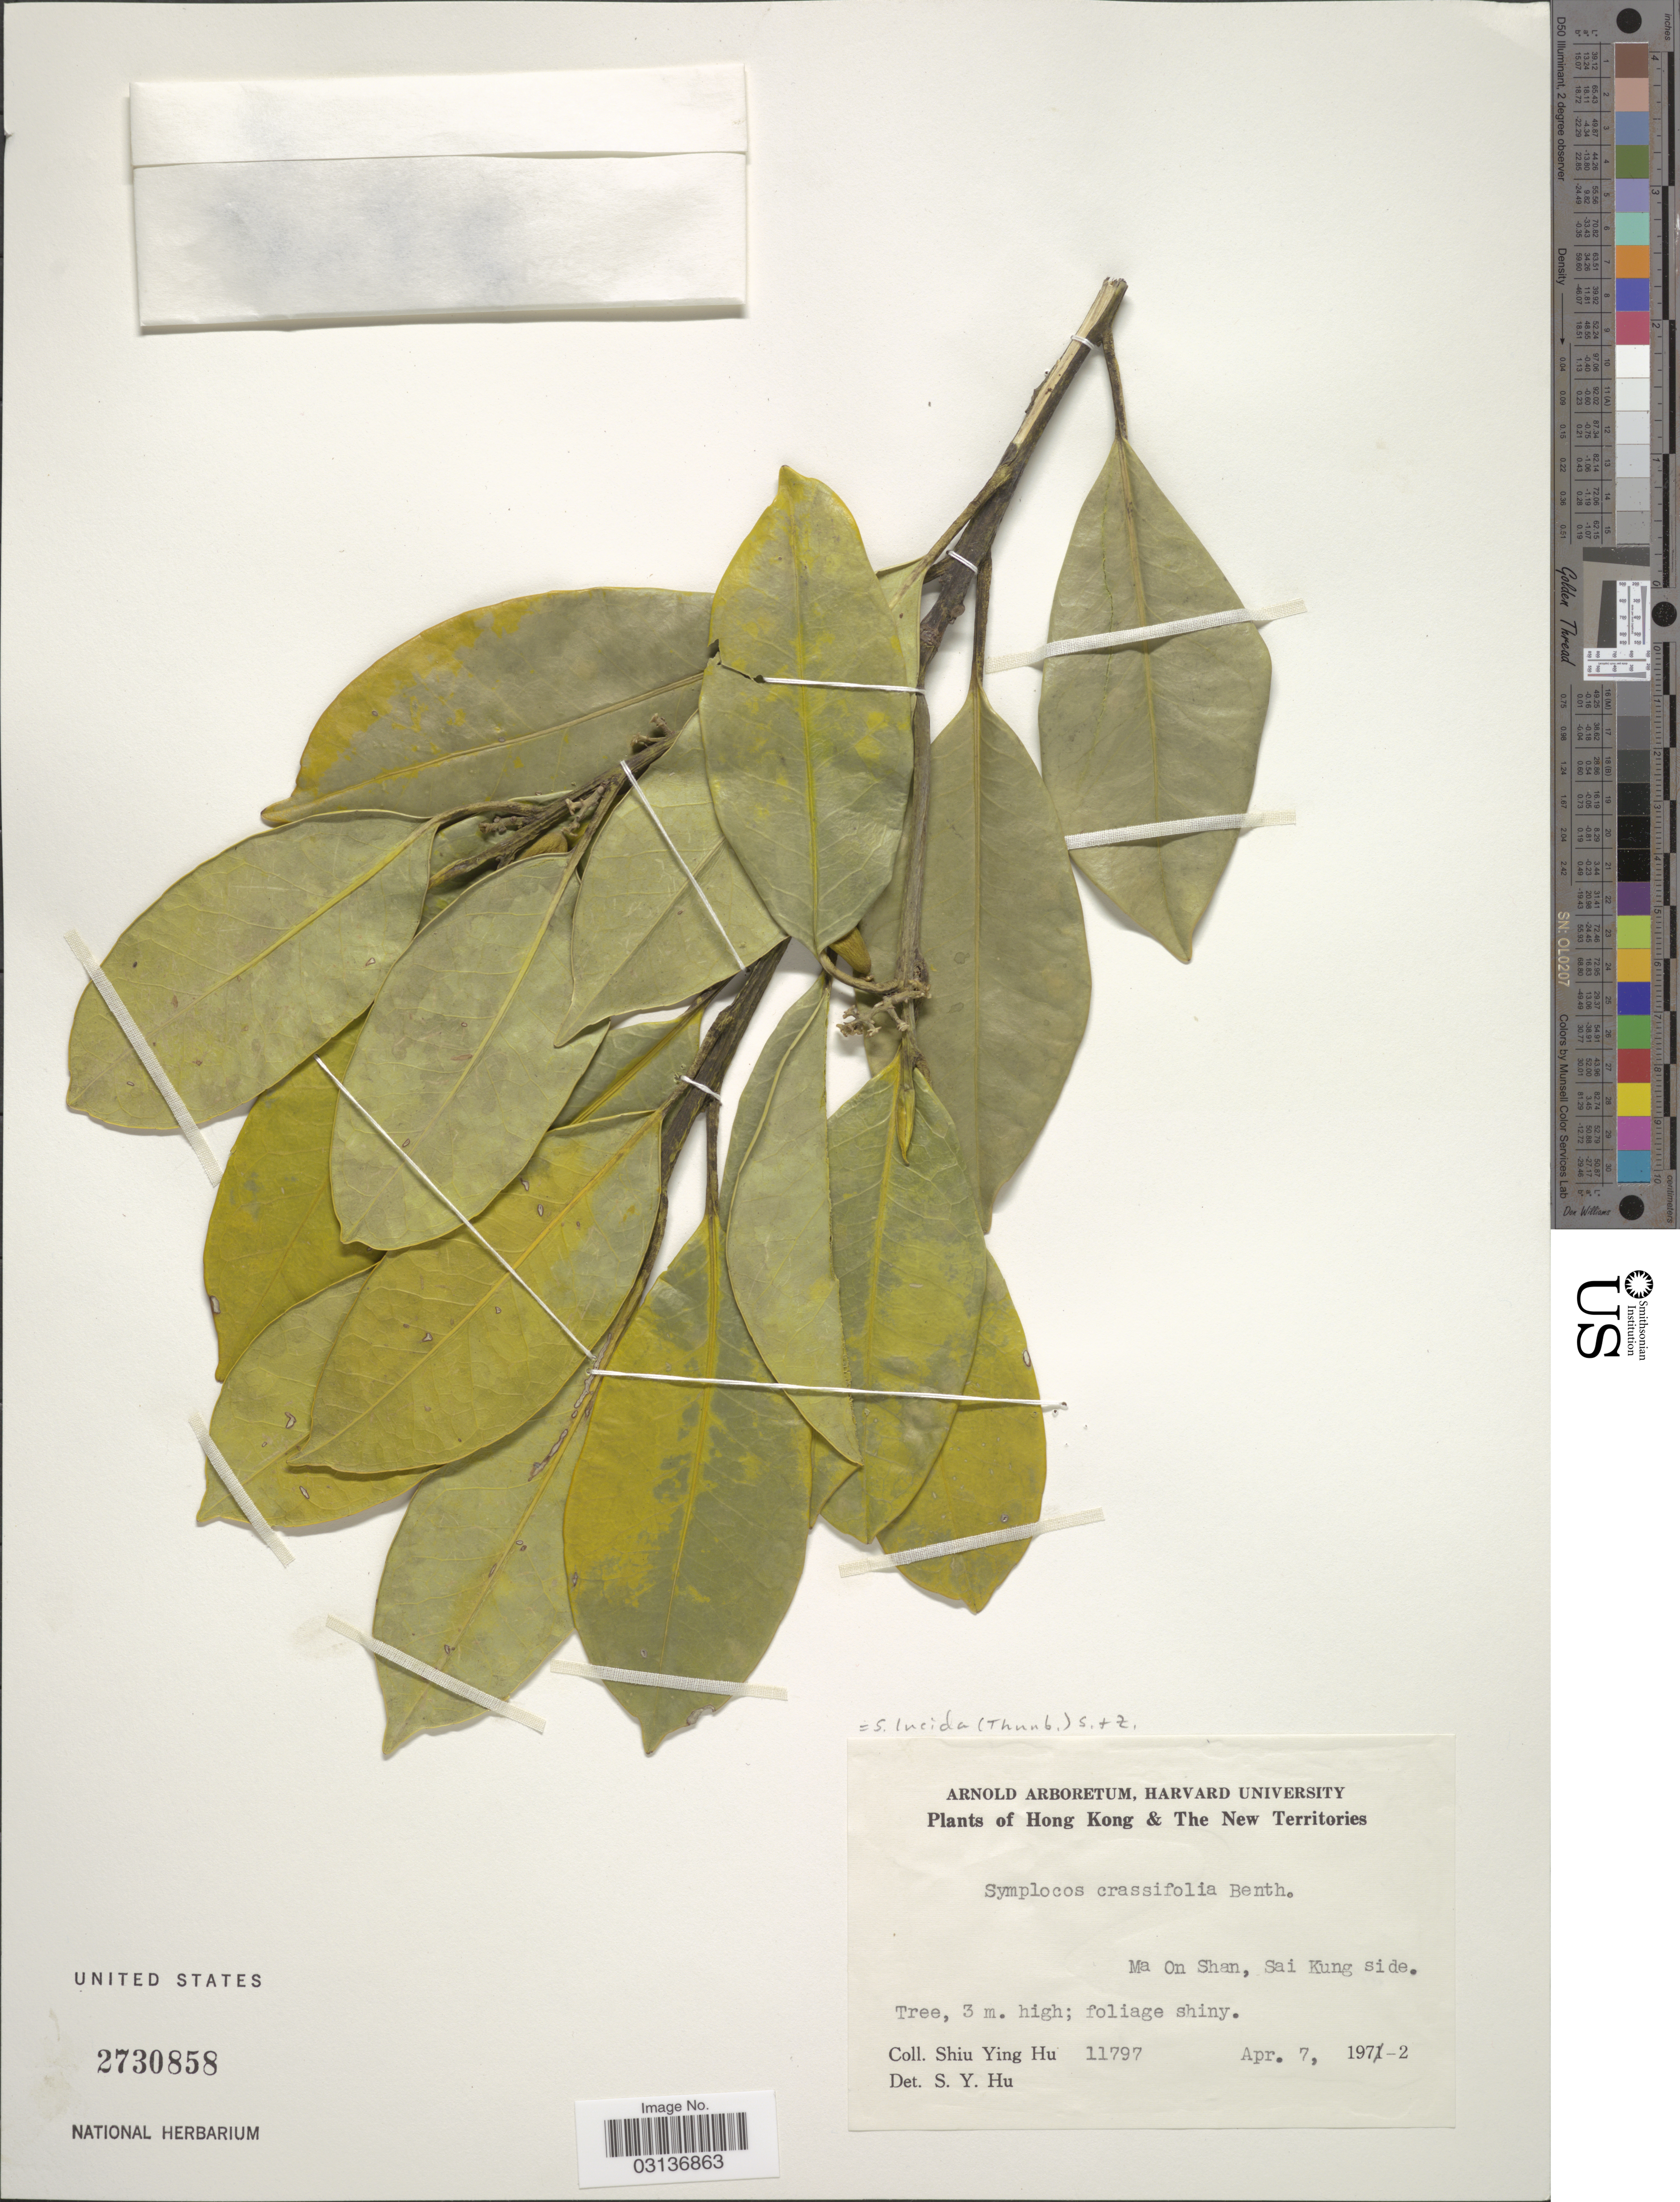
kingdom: Plantae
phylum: Tracheophyta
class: Magnoliopsida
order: Ericales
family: Symplocaceae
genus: Symplocos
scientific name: Symplocos lucida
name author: (Thurb.) Siebold & Zucc.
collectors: S. Y. Hu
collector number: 11797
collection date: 1972-04-07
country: China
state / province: Hong Kong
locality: Hong Kong & The New Territories. Ma On Shan, Sai Kung side.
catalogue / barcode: US 2730858